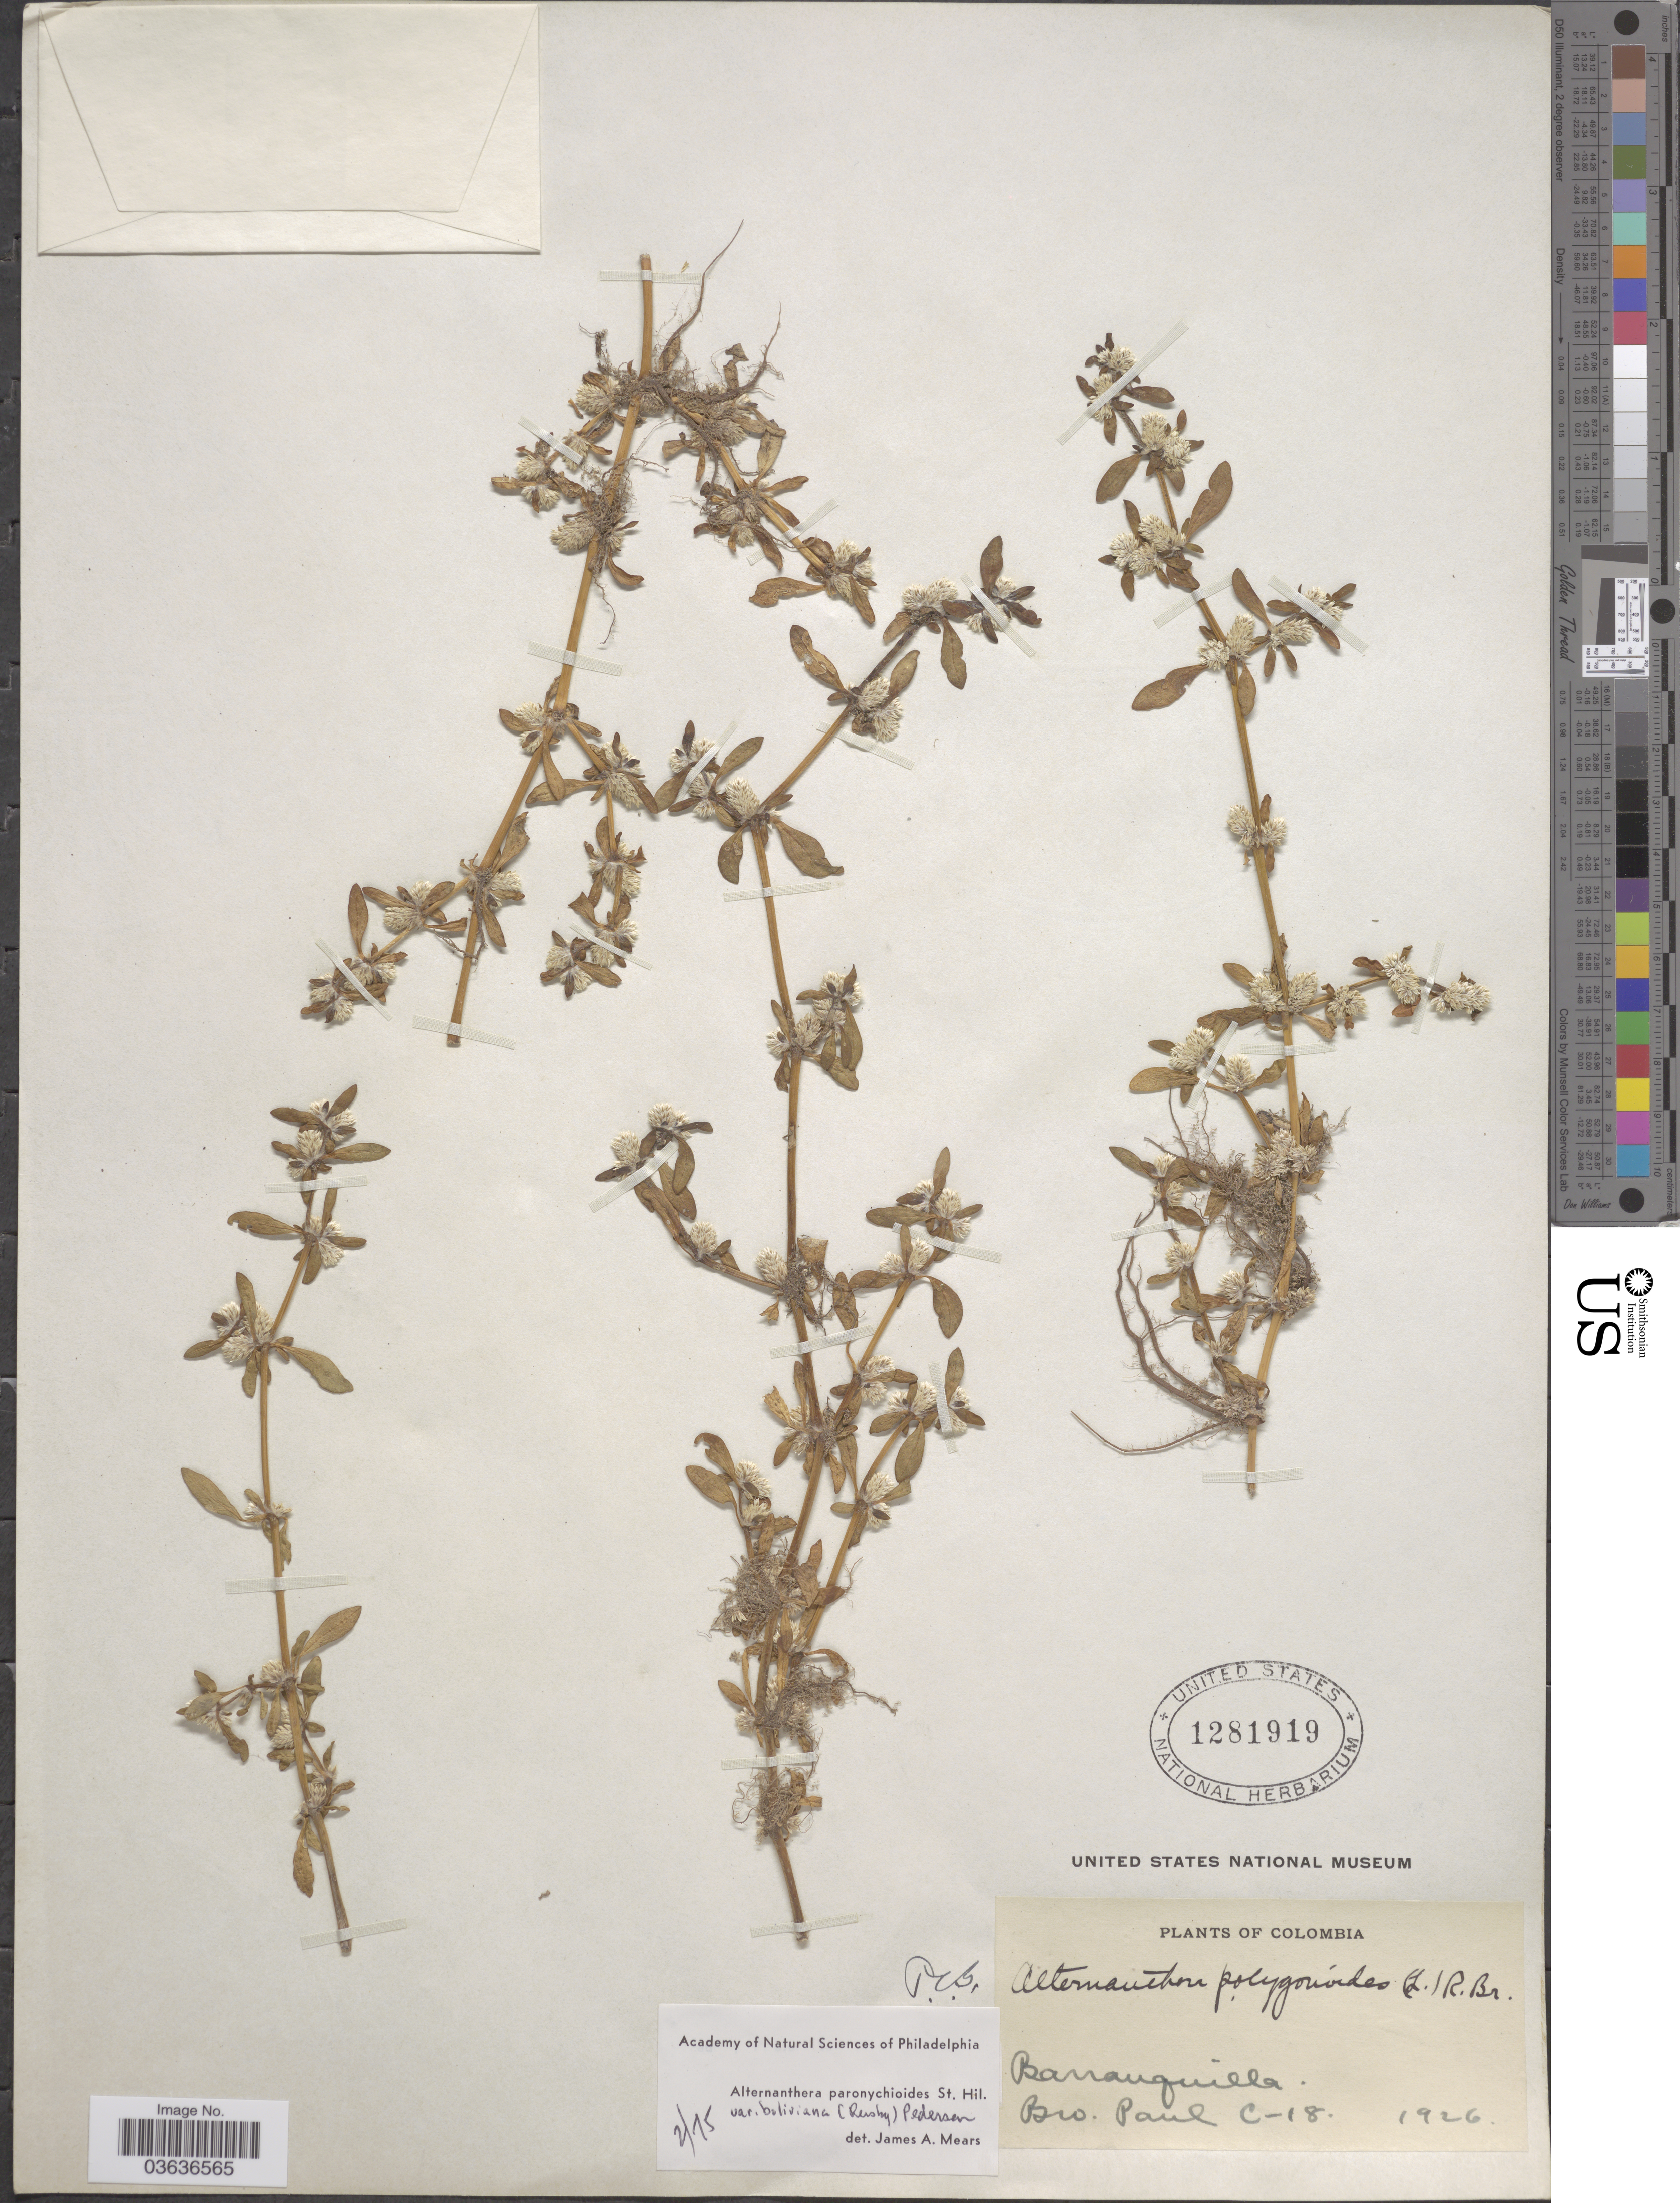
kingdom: Plantae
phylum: Tracheophyta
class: Magnoliopsida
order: Caryophyllales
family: Amaranthaceae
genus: Alternanthera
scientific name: Alternanthera paronychioides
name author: A. St.-Hil.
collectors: B. Paul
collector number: C-18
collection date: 1926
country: Colombia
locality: Barranquilla.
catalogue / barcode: US 1281919